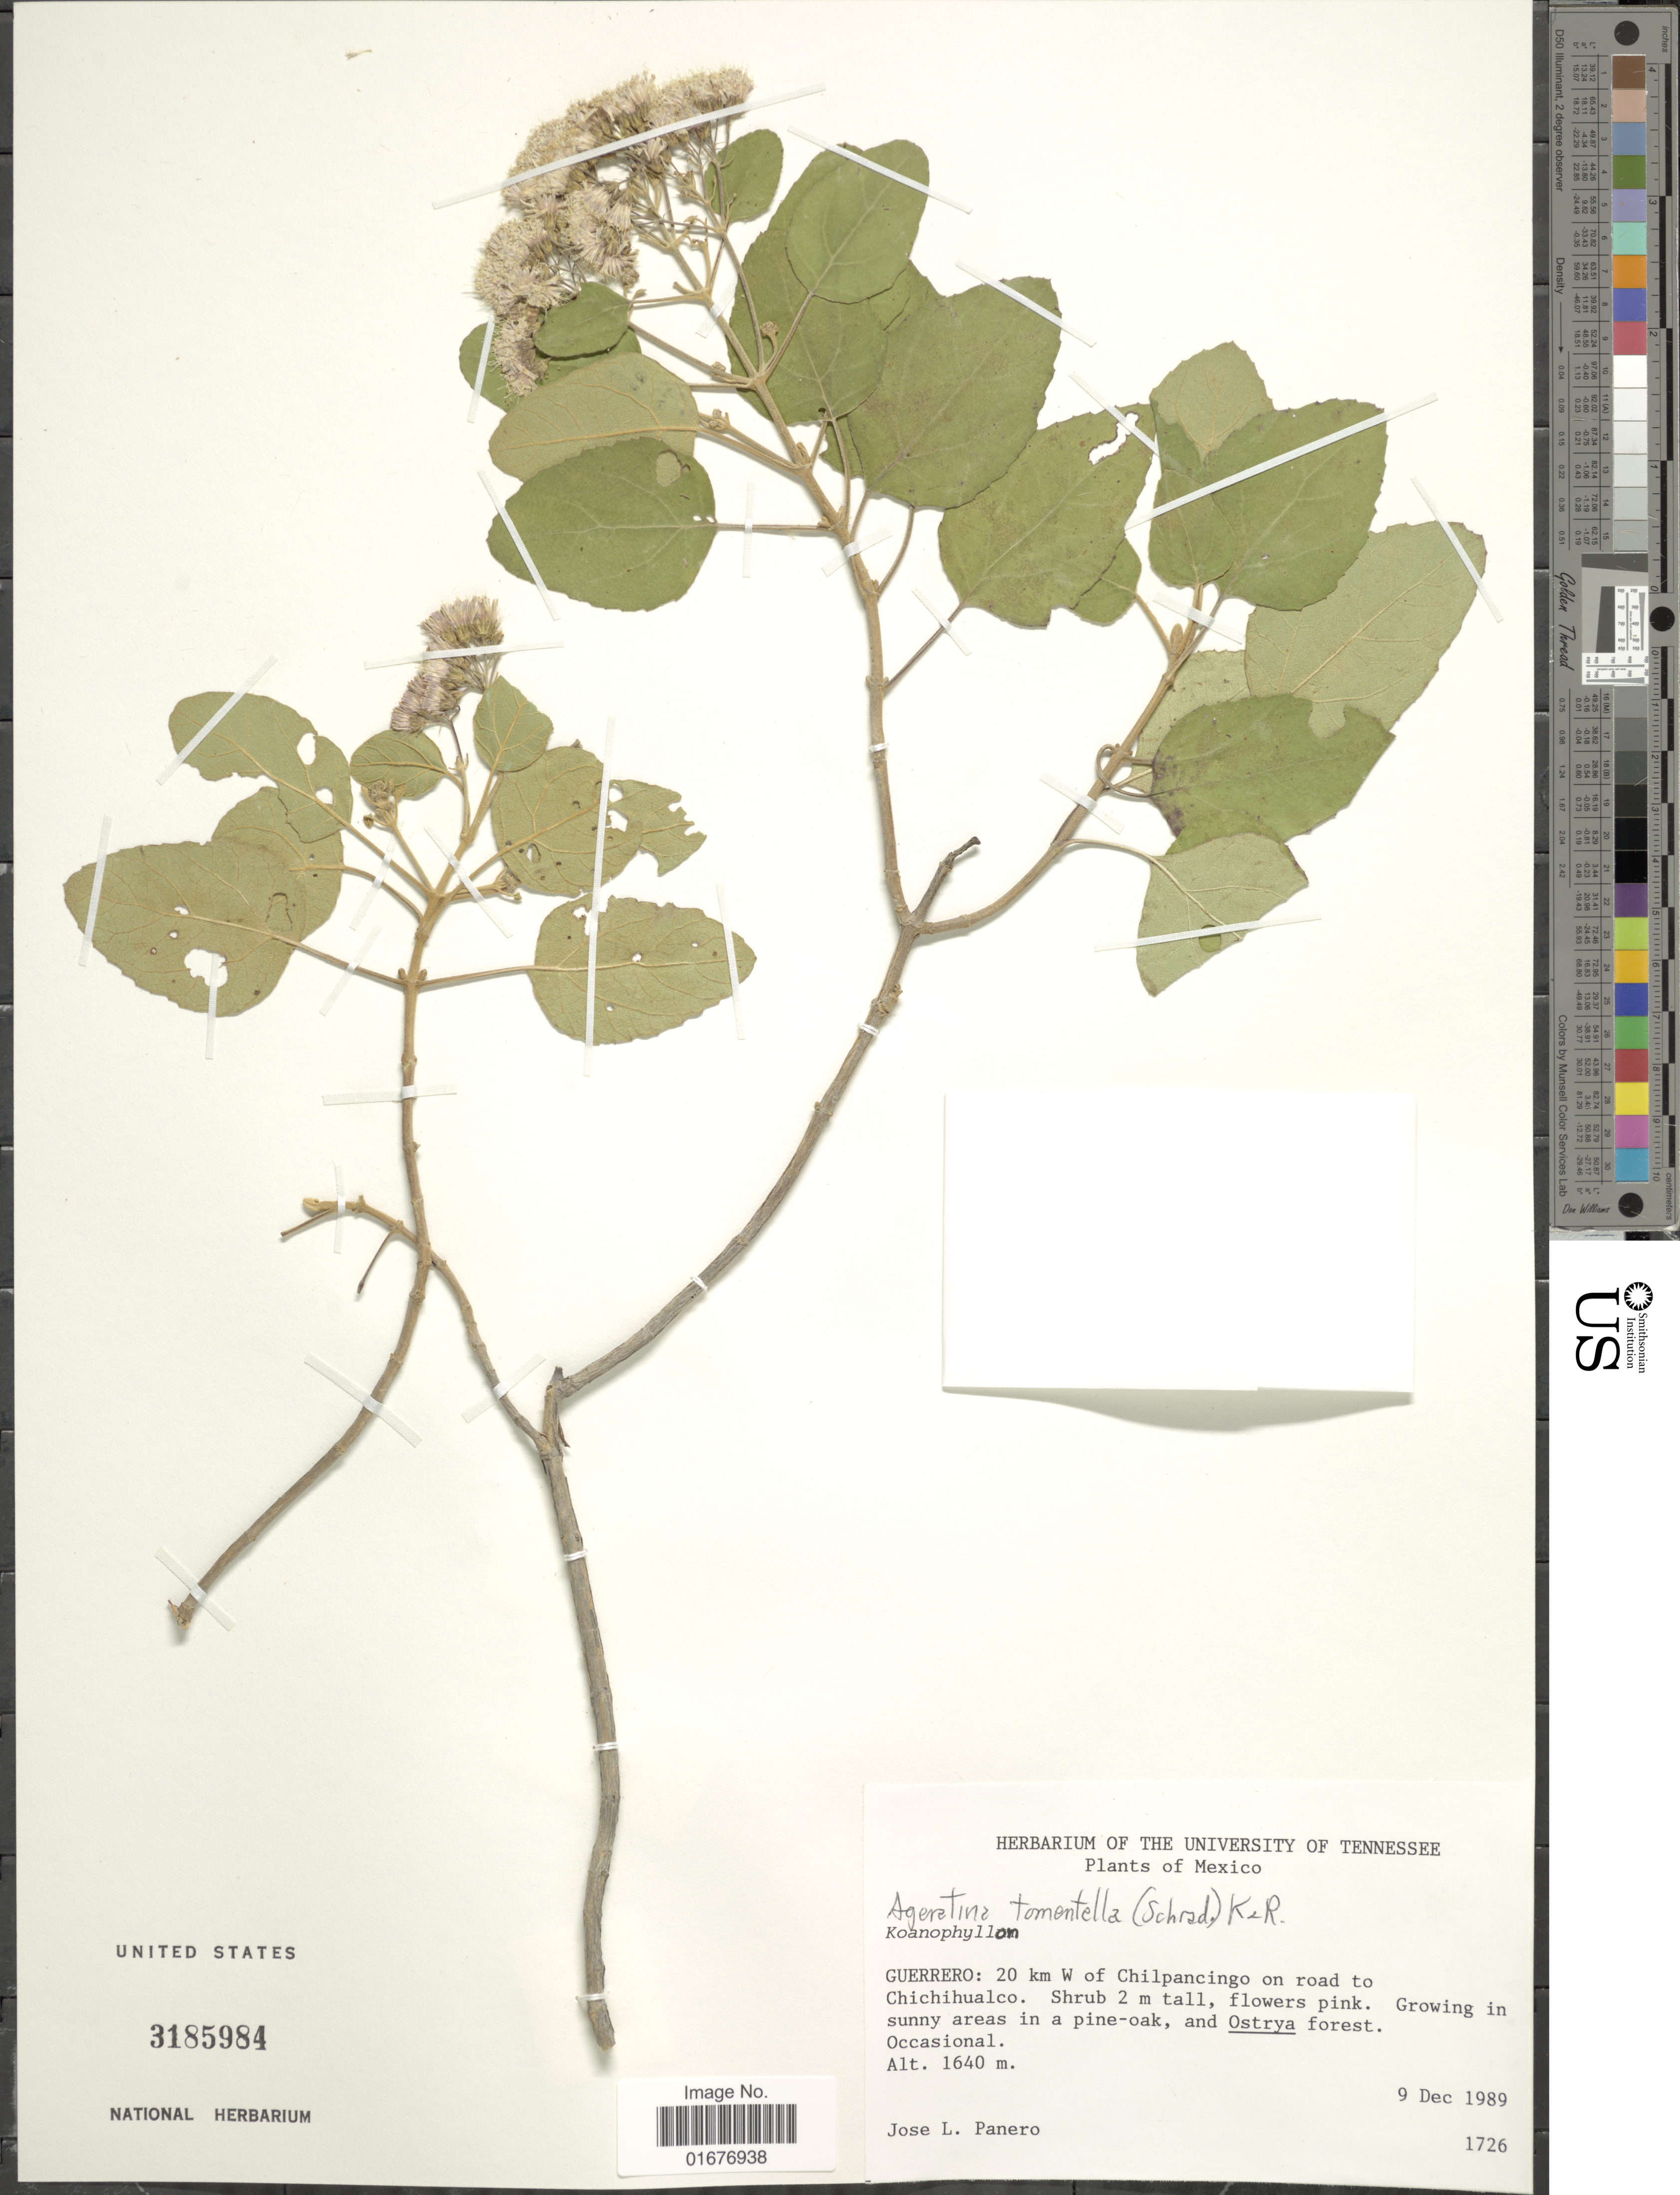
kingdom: Plantae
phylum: Tracheophyta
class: Magnoliopsida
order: Asterales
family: Asteraceae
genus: Ageratina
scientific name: Ageratina tomentella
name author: (Schrad.) R.M. King & H. Rob.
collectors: J. L. Panero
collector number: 1726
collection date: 1989-12-09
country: Mexico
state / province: Guerrero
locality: Guerrero: 20 km W of Chilpancingo on road to Chichihualco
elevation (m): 1640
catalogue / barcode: US 3185984